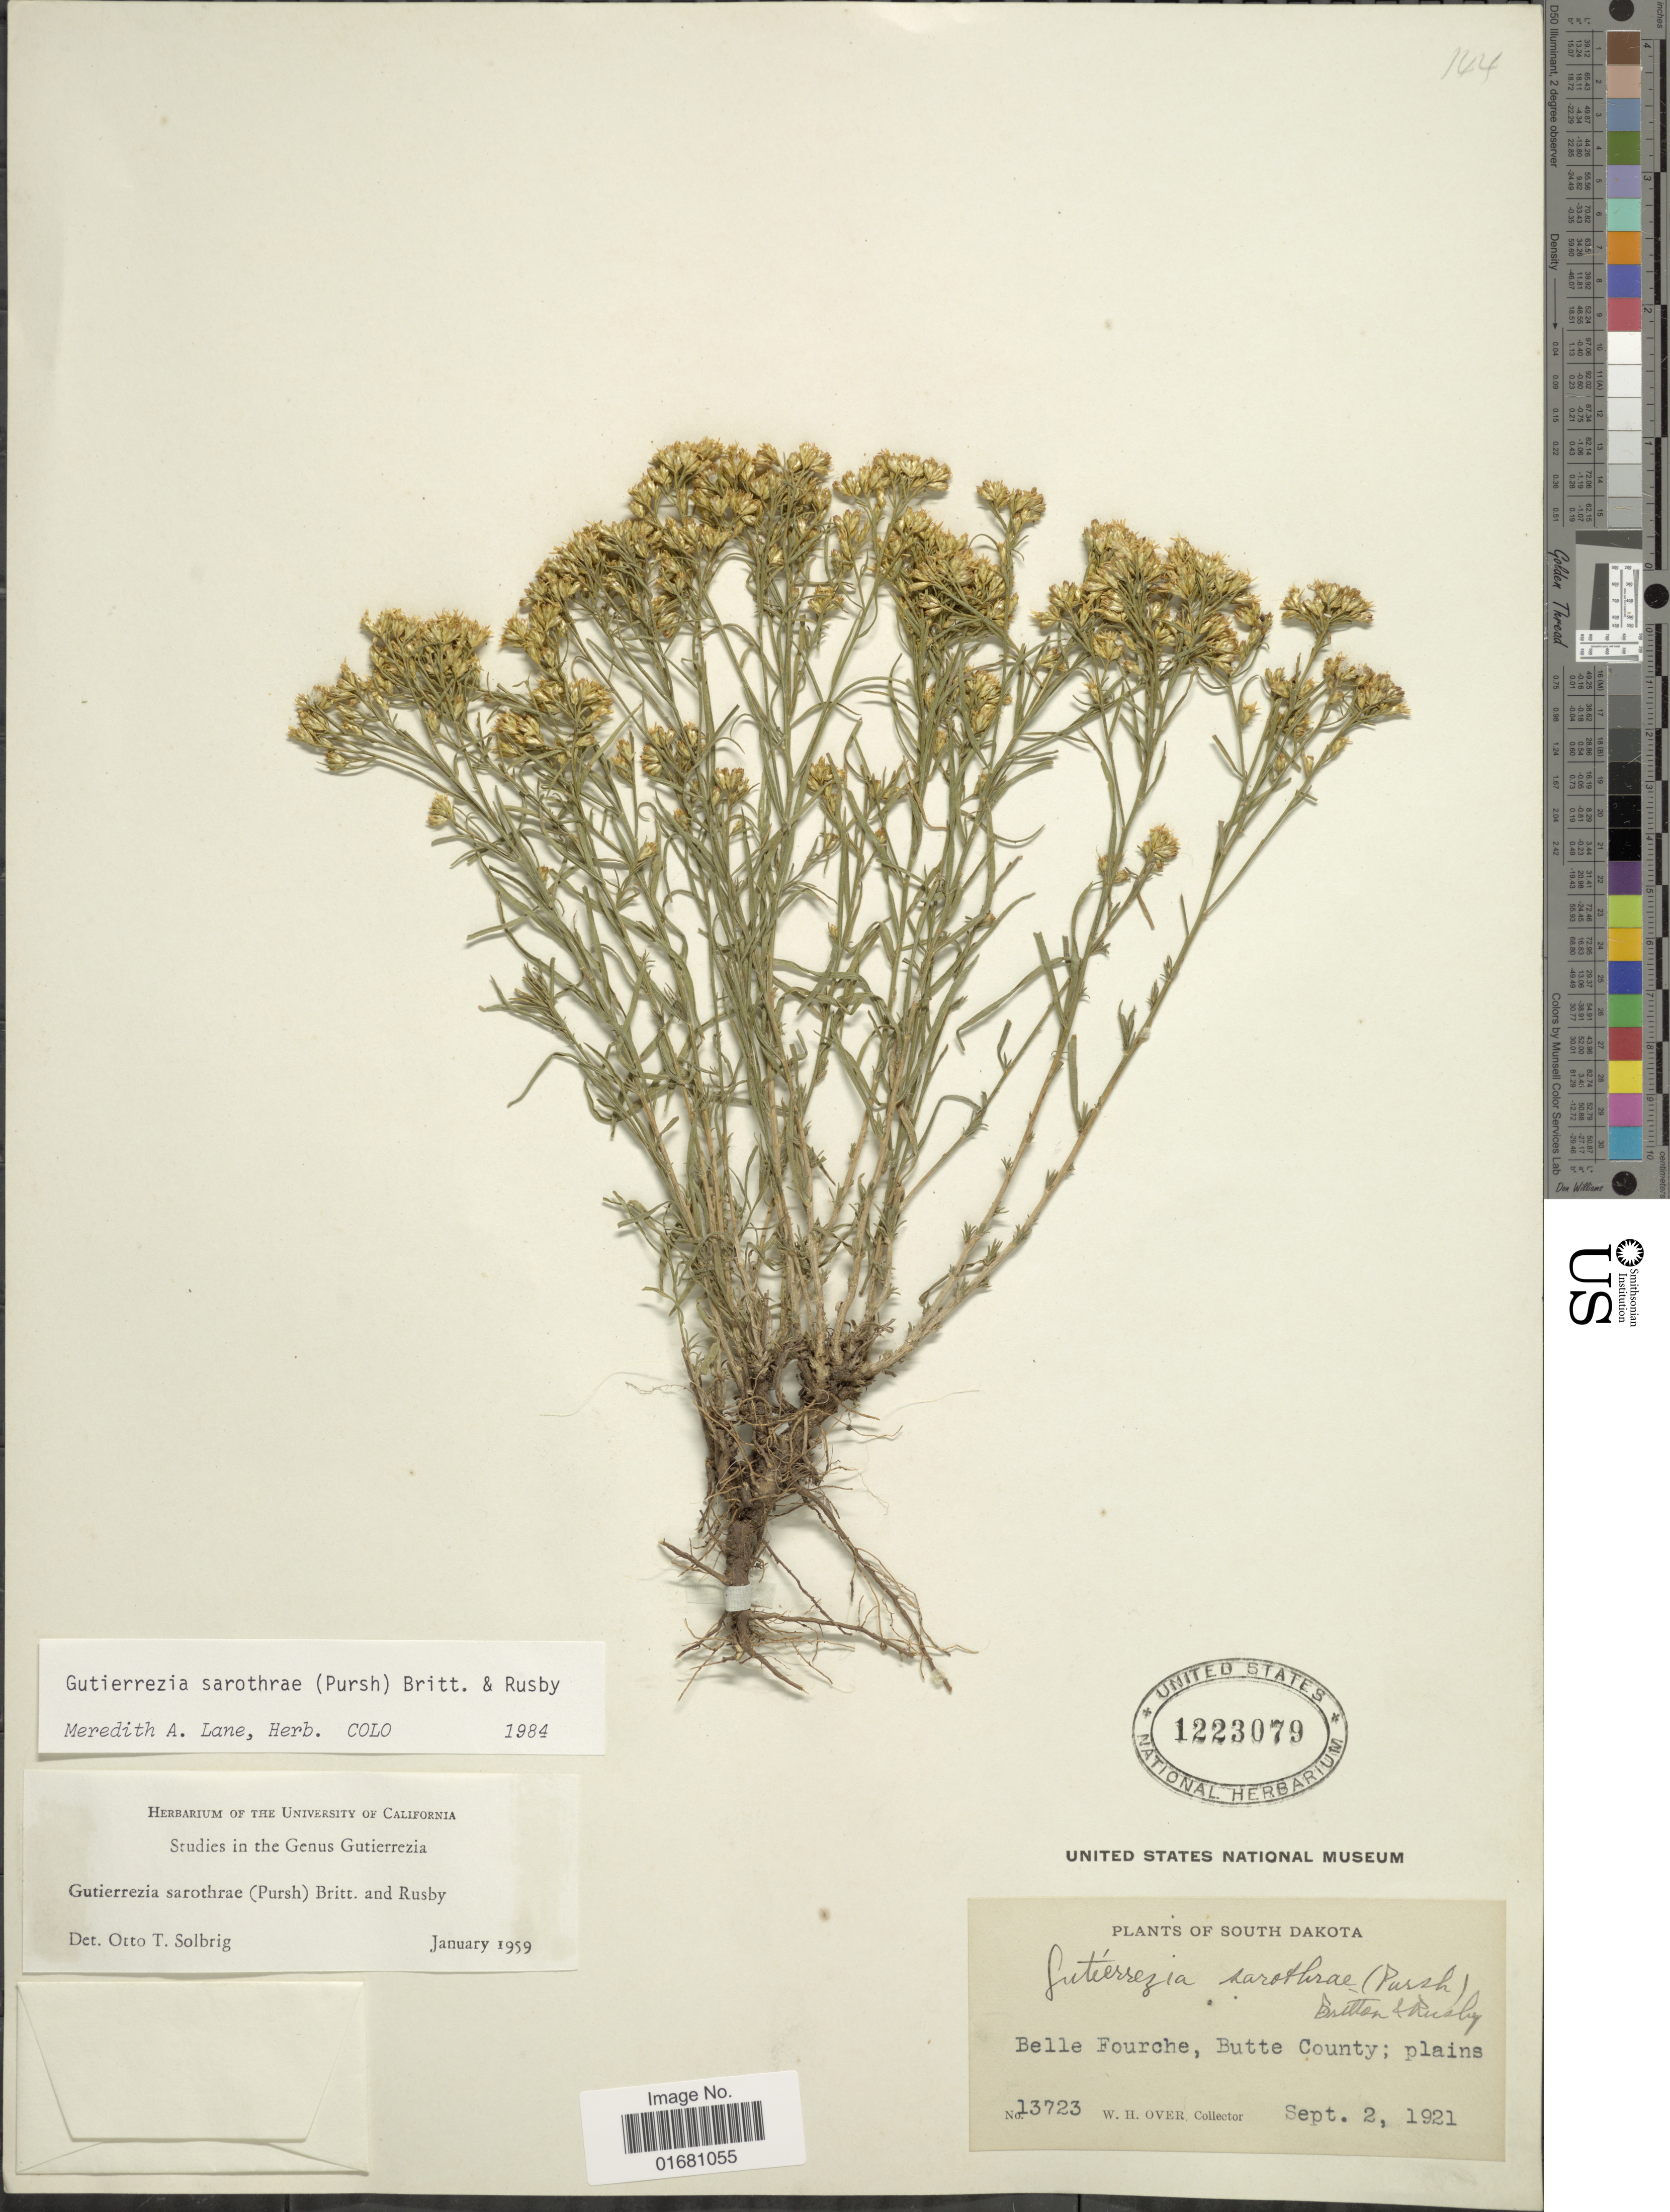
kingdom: Plantae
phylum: Tracheophyta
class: Magnoliopsida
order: Asterales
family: Asteraceae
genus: Gutierrezia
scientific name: Gutierrezia sarothrae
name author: (Pursh) Britton & Rusby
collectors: W. Over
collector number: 13723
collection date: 1921-09-02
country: United States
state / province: South Dakota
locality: Belle Fourche, Butte County: Plains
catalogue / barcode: US 1223079